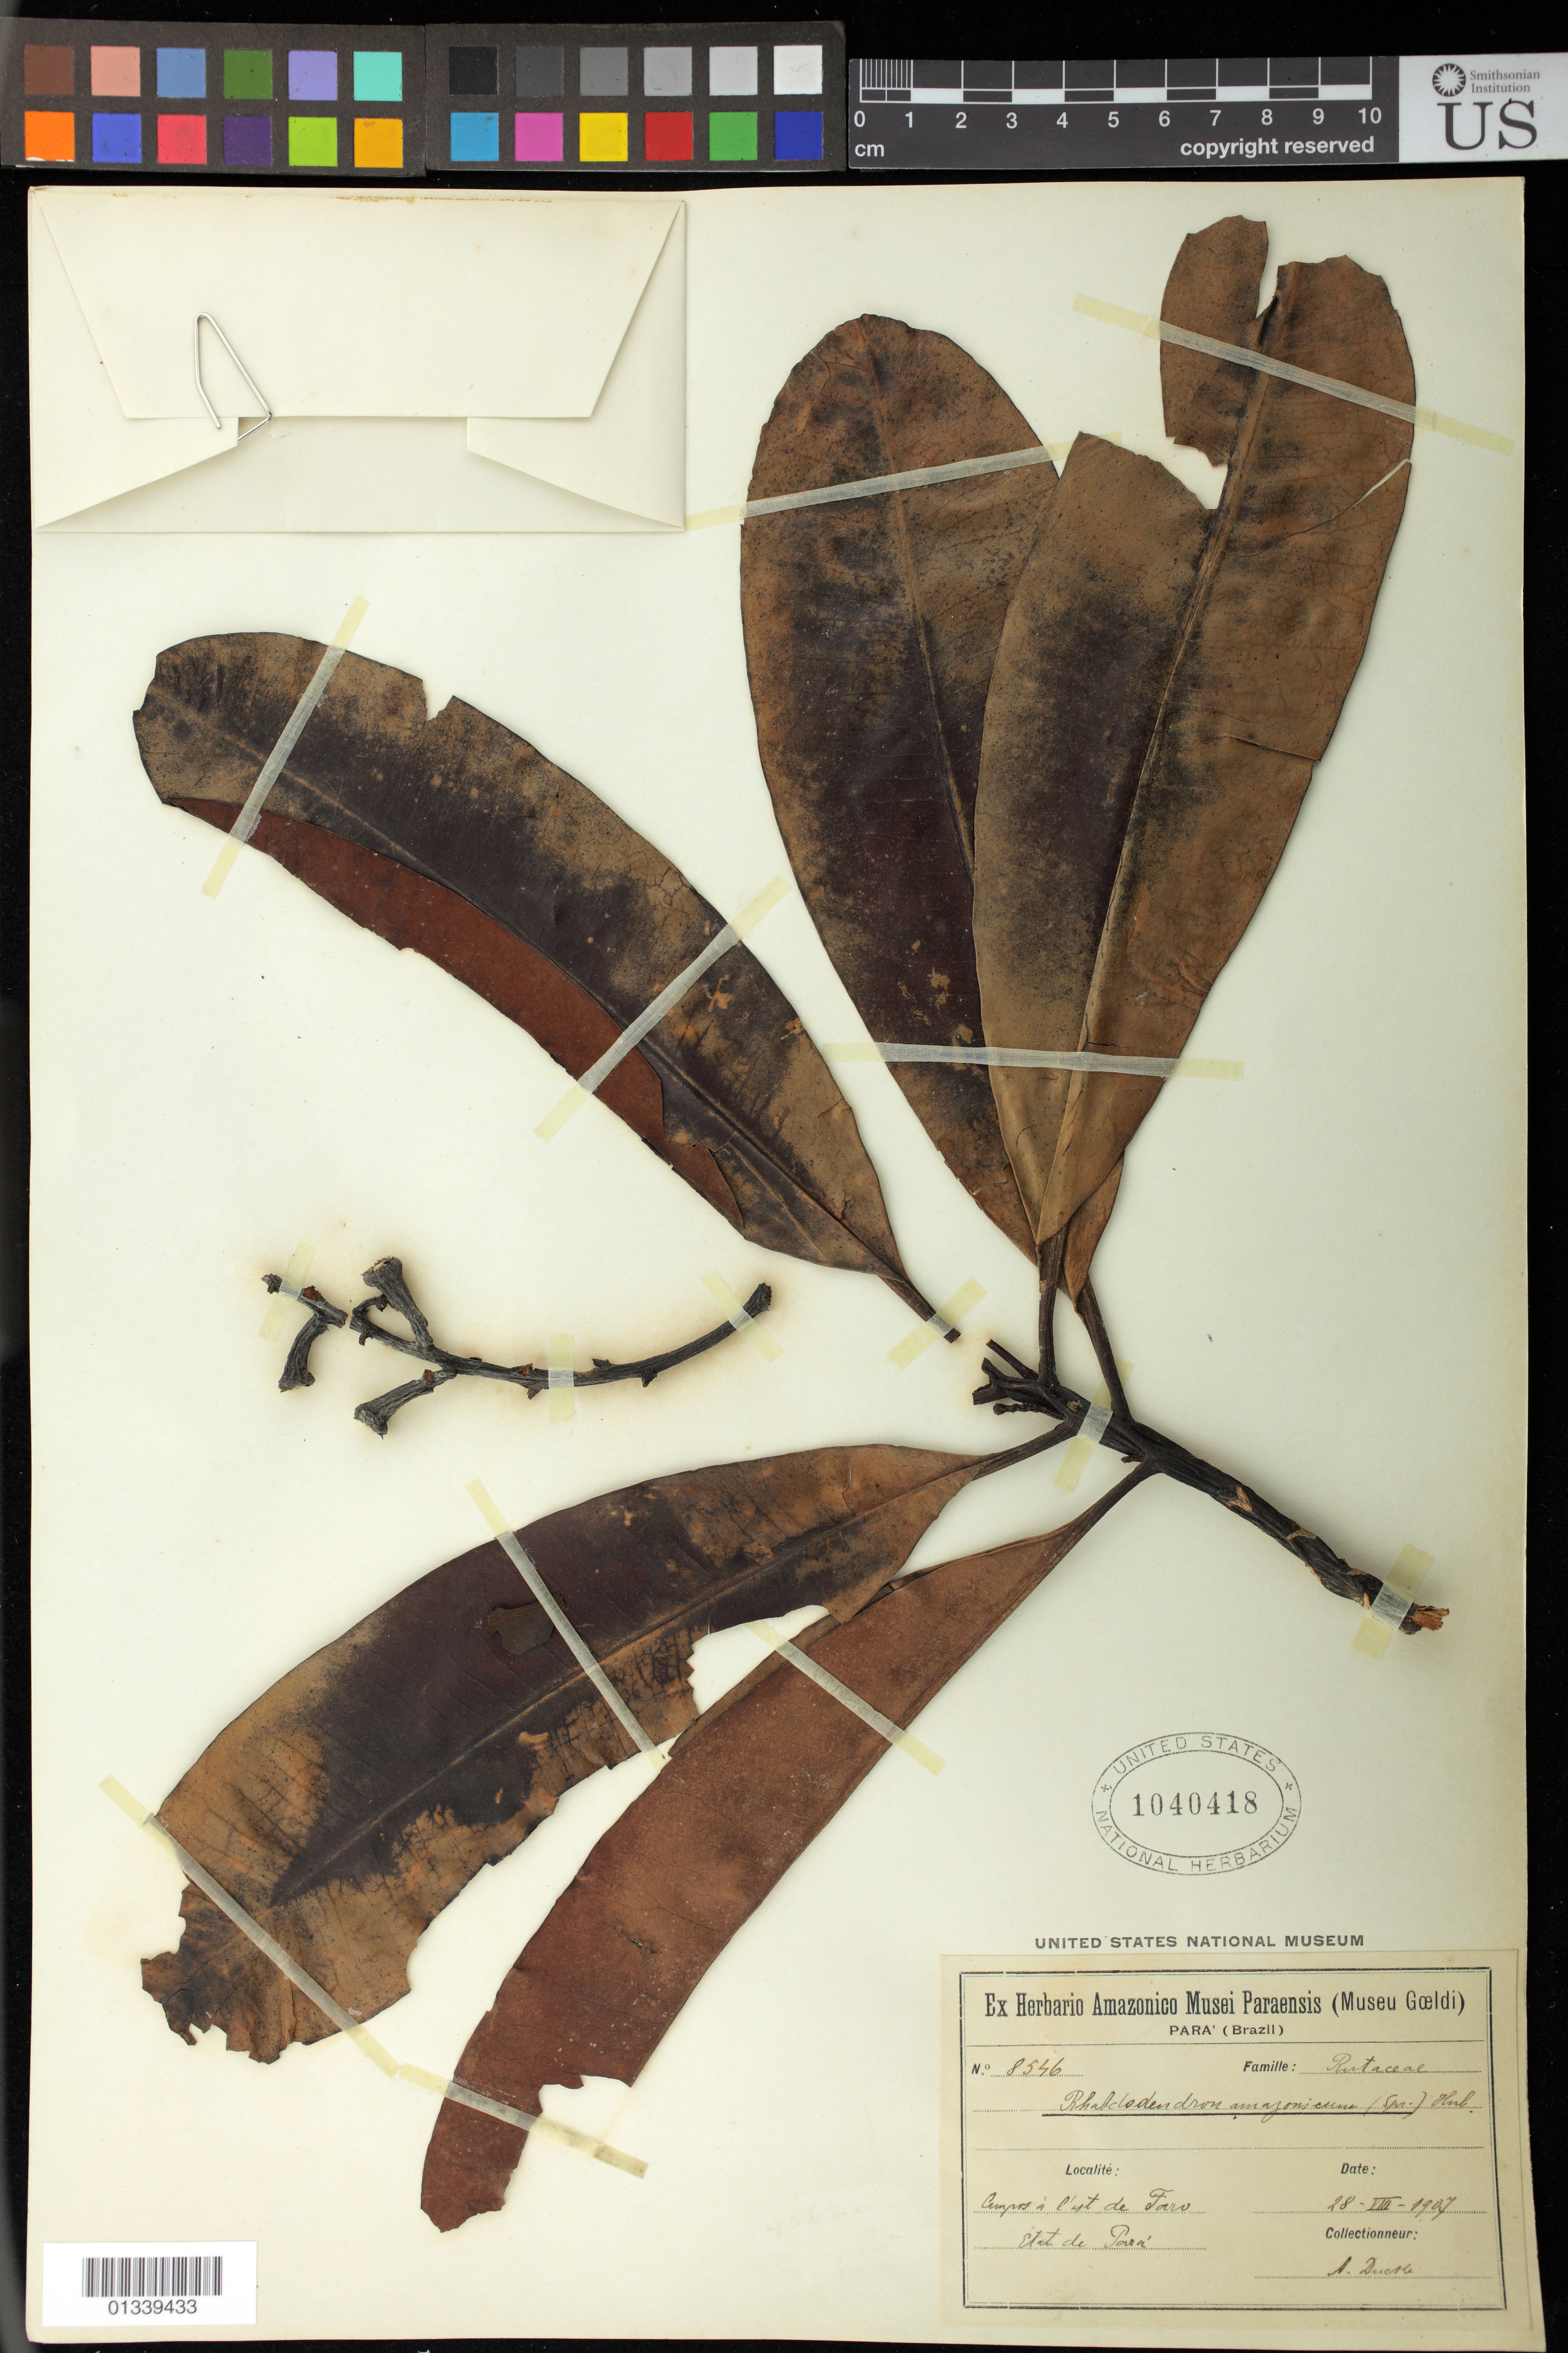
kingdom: Plantae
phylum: Tracheophyta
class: Magnoliopsida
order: Caryophyllales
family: Rhabdodendraceae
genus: Rhabdodendron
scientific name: Rhabdodendron amazonicum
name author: (Spruce ex Benth.) Huber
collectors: A. Ducke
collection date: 1907-08-28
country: Brazil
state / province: Pará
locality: Campos à l´est de Faro.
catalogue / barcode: US 1040418